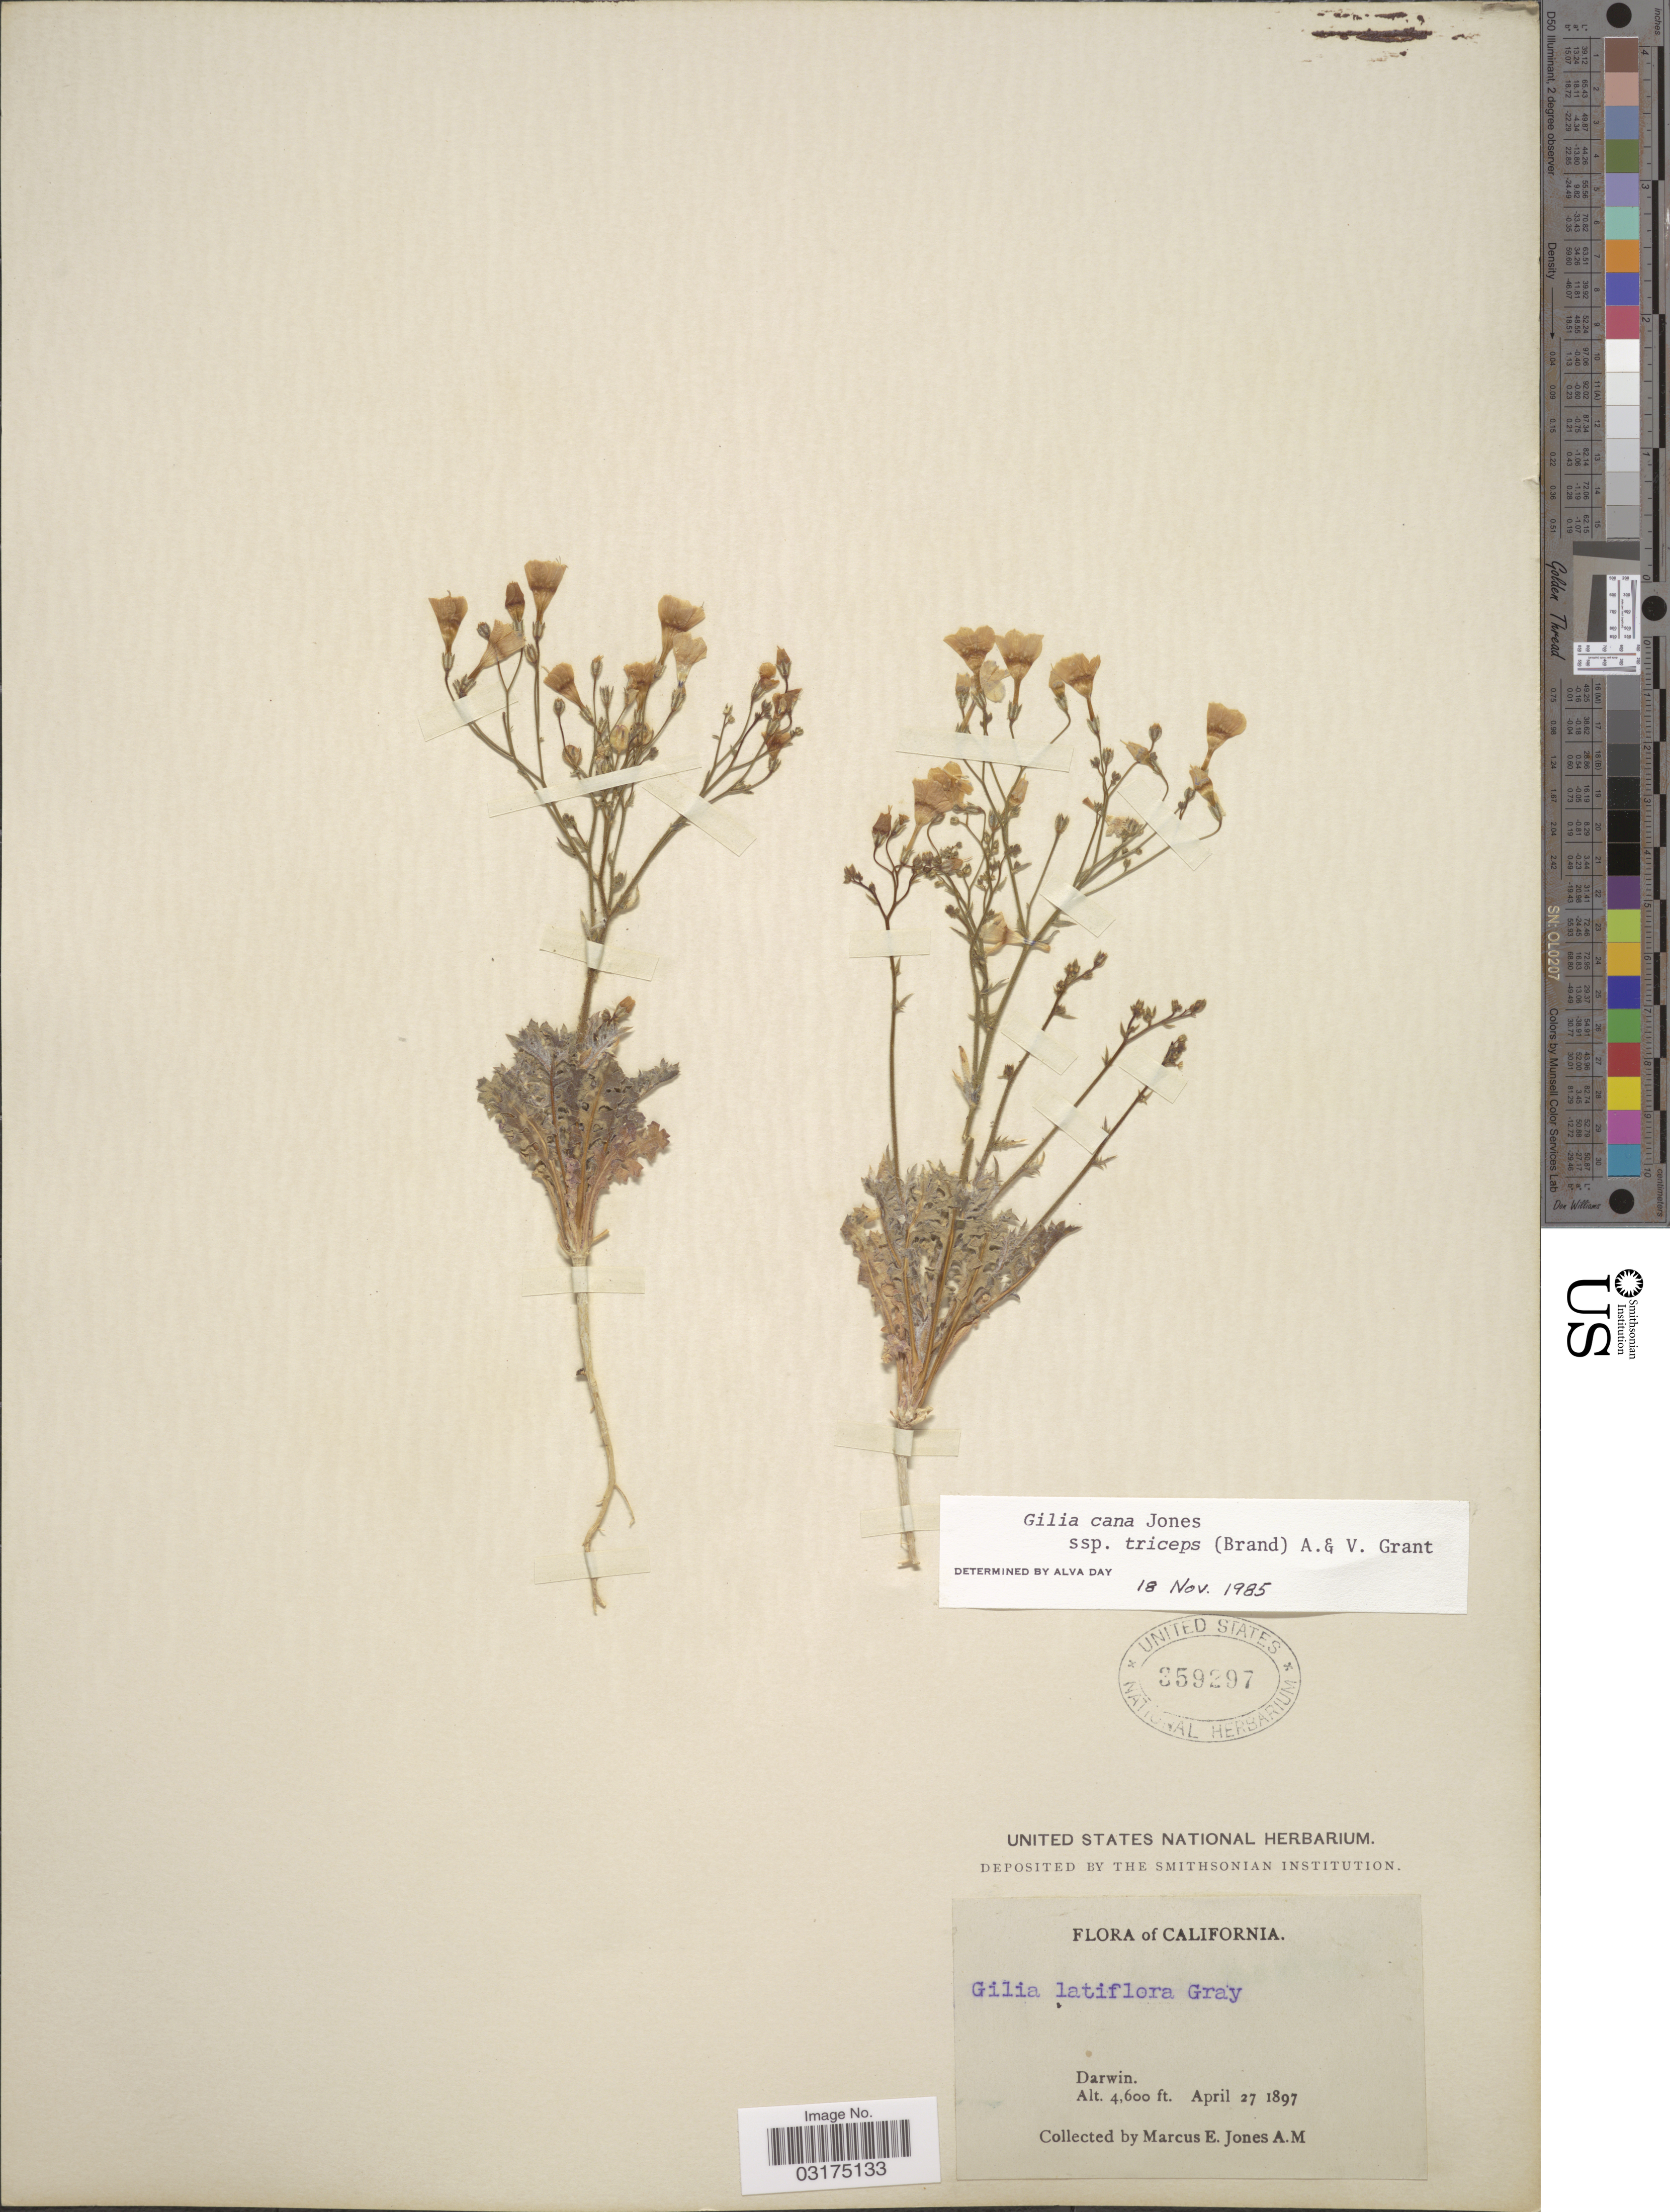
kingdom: Plantae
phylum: Tracheophyta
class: Magnoliopsida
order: Ericales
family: Polemoniaceae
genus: Gilia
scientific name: Gilia cana subsp. triceps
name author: (Brand) A.D. Grant & V.E. Grant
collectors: M. E. Jones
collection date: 1897-04-27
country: United States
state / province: California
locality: Darwin.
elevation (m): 1402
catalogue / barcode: US 359297